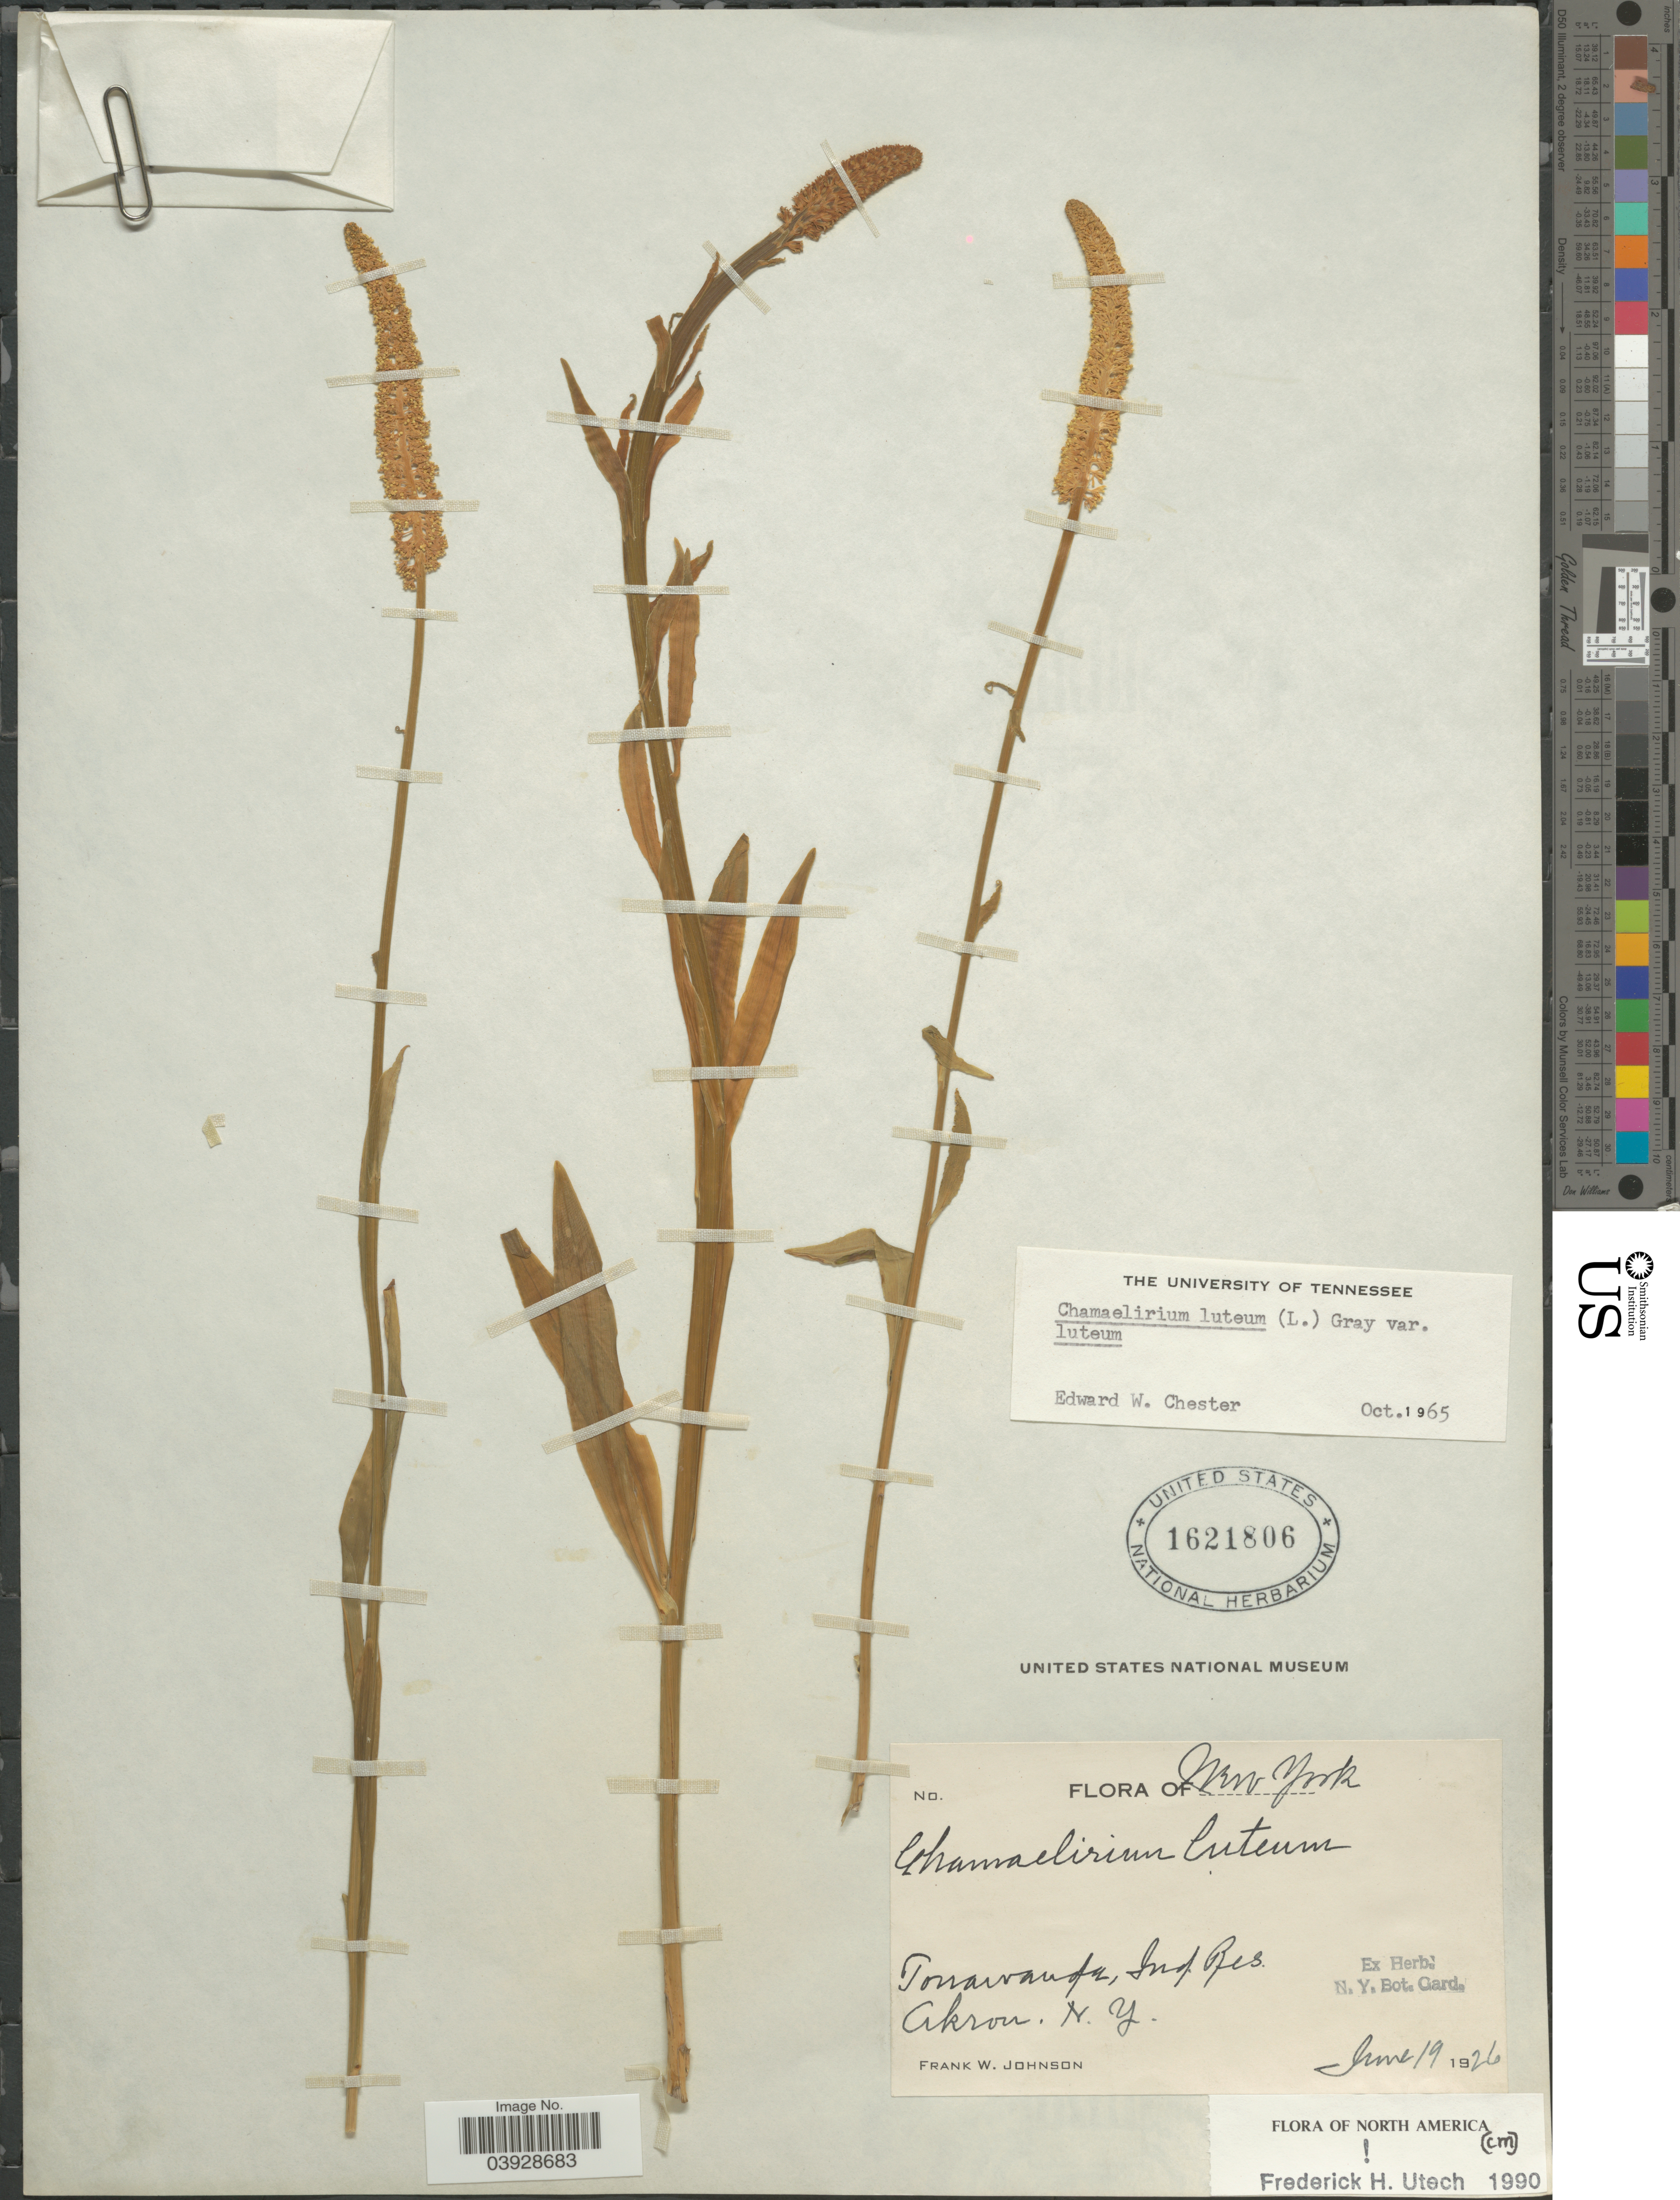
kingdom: Plantae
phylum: Tracheophyta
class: Liliopsida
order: Liliales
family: Melanthiaceae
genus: Chamaelirium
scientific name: Chamaelirium luteum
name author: (L.) A. Gray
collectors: F. W. Johnson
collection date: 1926-06-19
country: United States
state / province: New York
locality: Tonawanda, Ind. Res. Akron.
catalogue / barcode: US 1621806